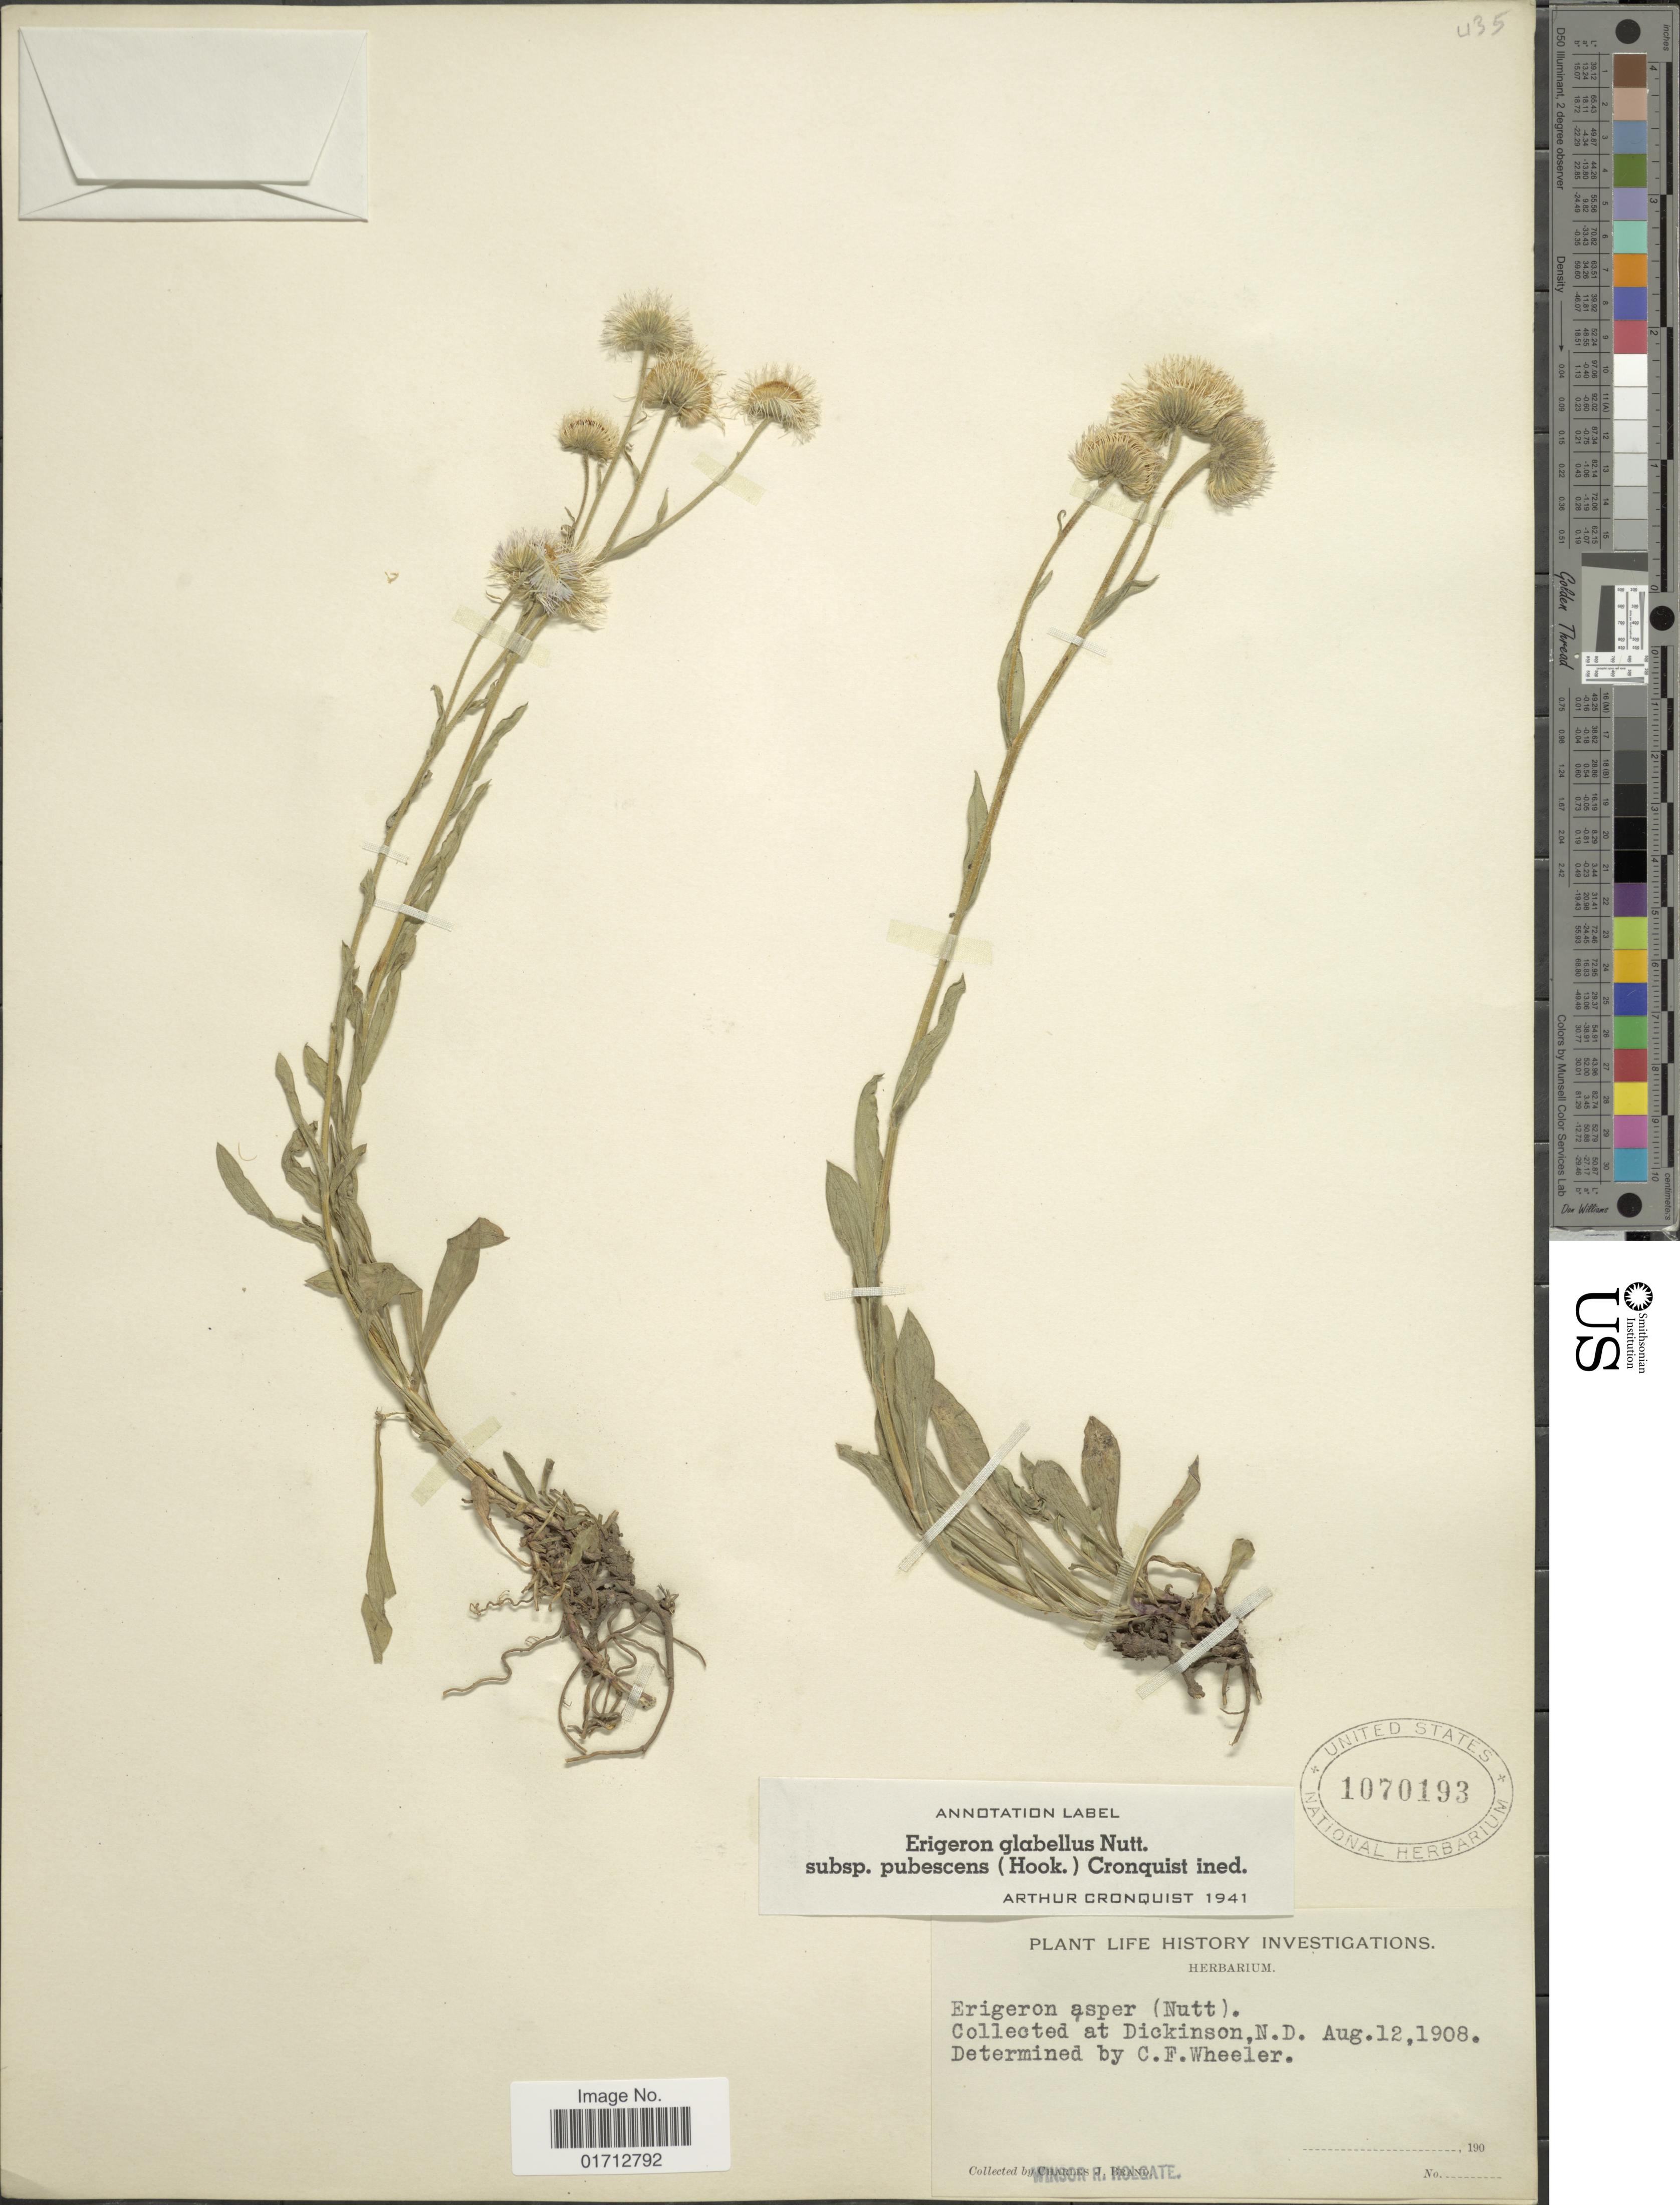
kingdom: Plantae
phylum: Tracheophyta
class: Magnoliopsida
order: Asterales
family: Asteraceae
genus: Erigeron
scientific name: Erigeron glabellus subsp. pubescens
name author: (Hook.) Cronq.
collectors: W. Holgate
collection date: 1908-08-12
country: United States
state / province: North Dakota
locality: Dickinson.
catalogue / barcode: US 1070193